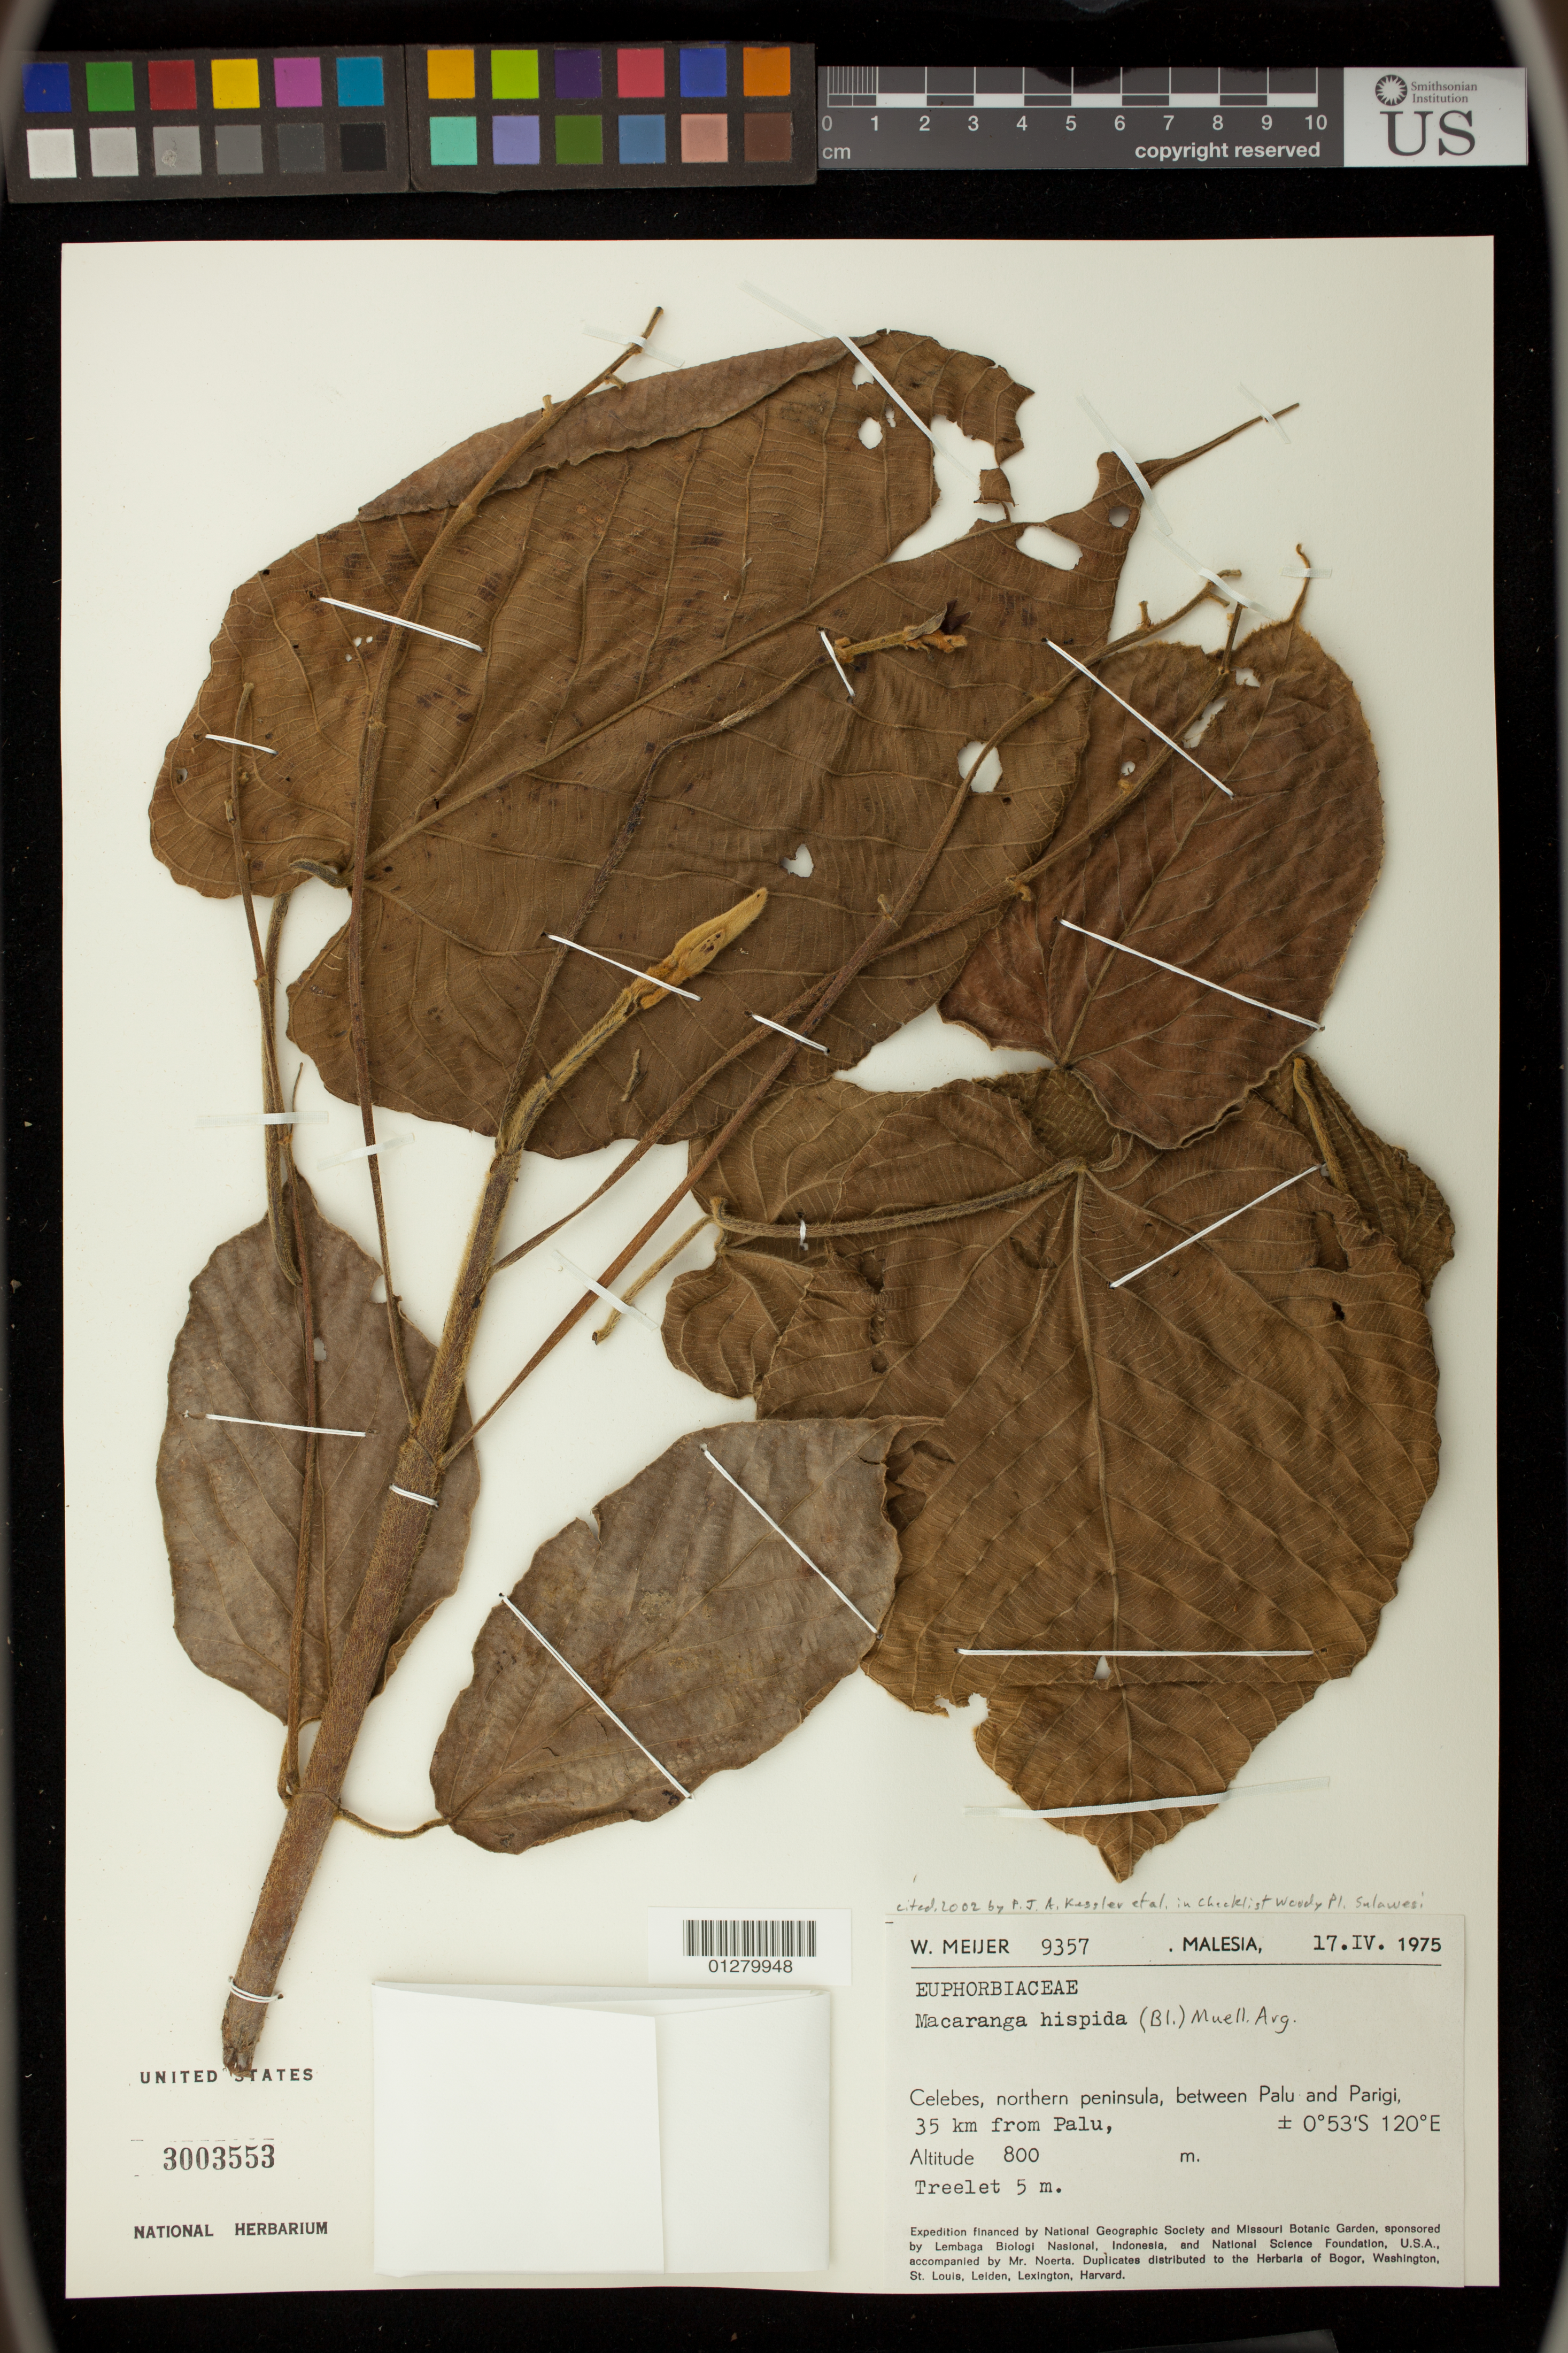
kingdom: Plantae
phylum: Tracheophyta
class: Magnoliopsida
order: Malpighiales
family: Euphorbiaceae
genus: Macaranga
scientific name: Macaranga hispida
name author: Müll. Arg.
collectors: W. Meuer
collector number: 9357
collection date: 1975-04-17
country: Indonesia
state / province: Sulawesi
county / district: Sulawesi Utara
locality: Celebes, northern peninsula, between Palu and Parigi, 25 km from Palu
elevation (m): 800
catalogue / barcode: US 3003553